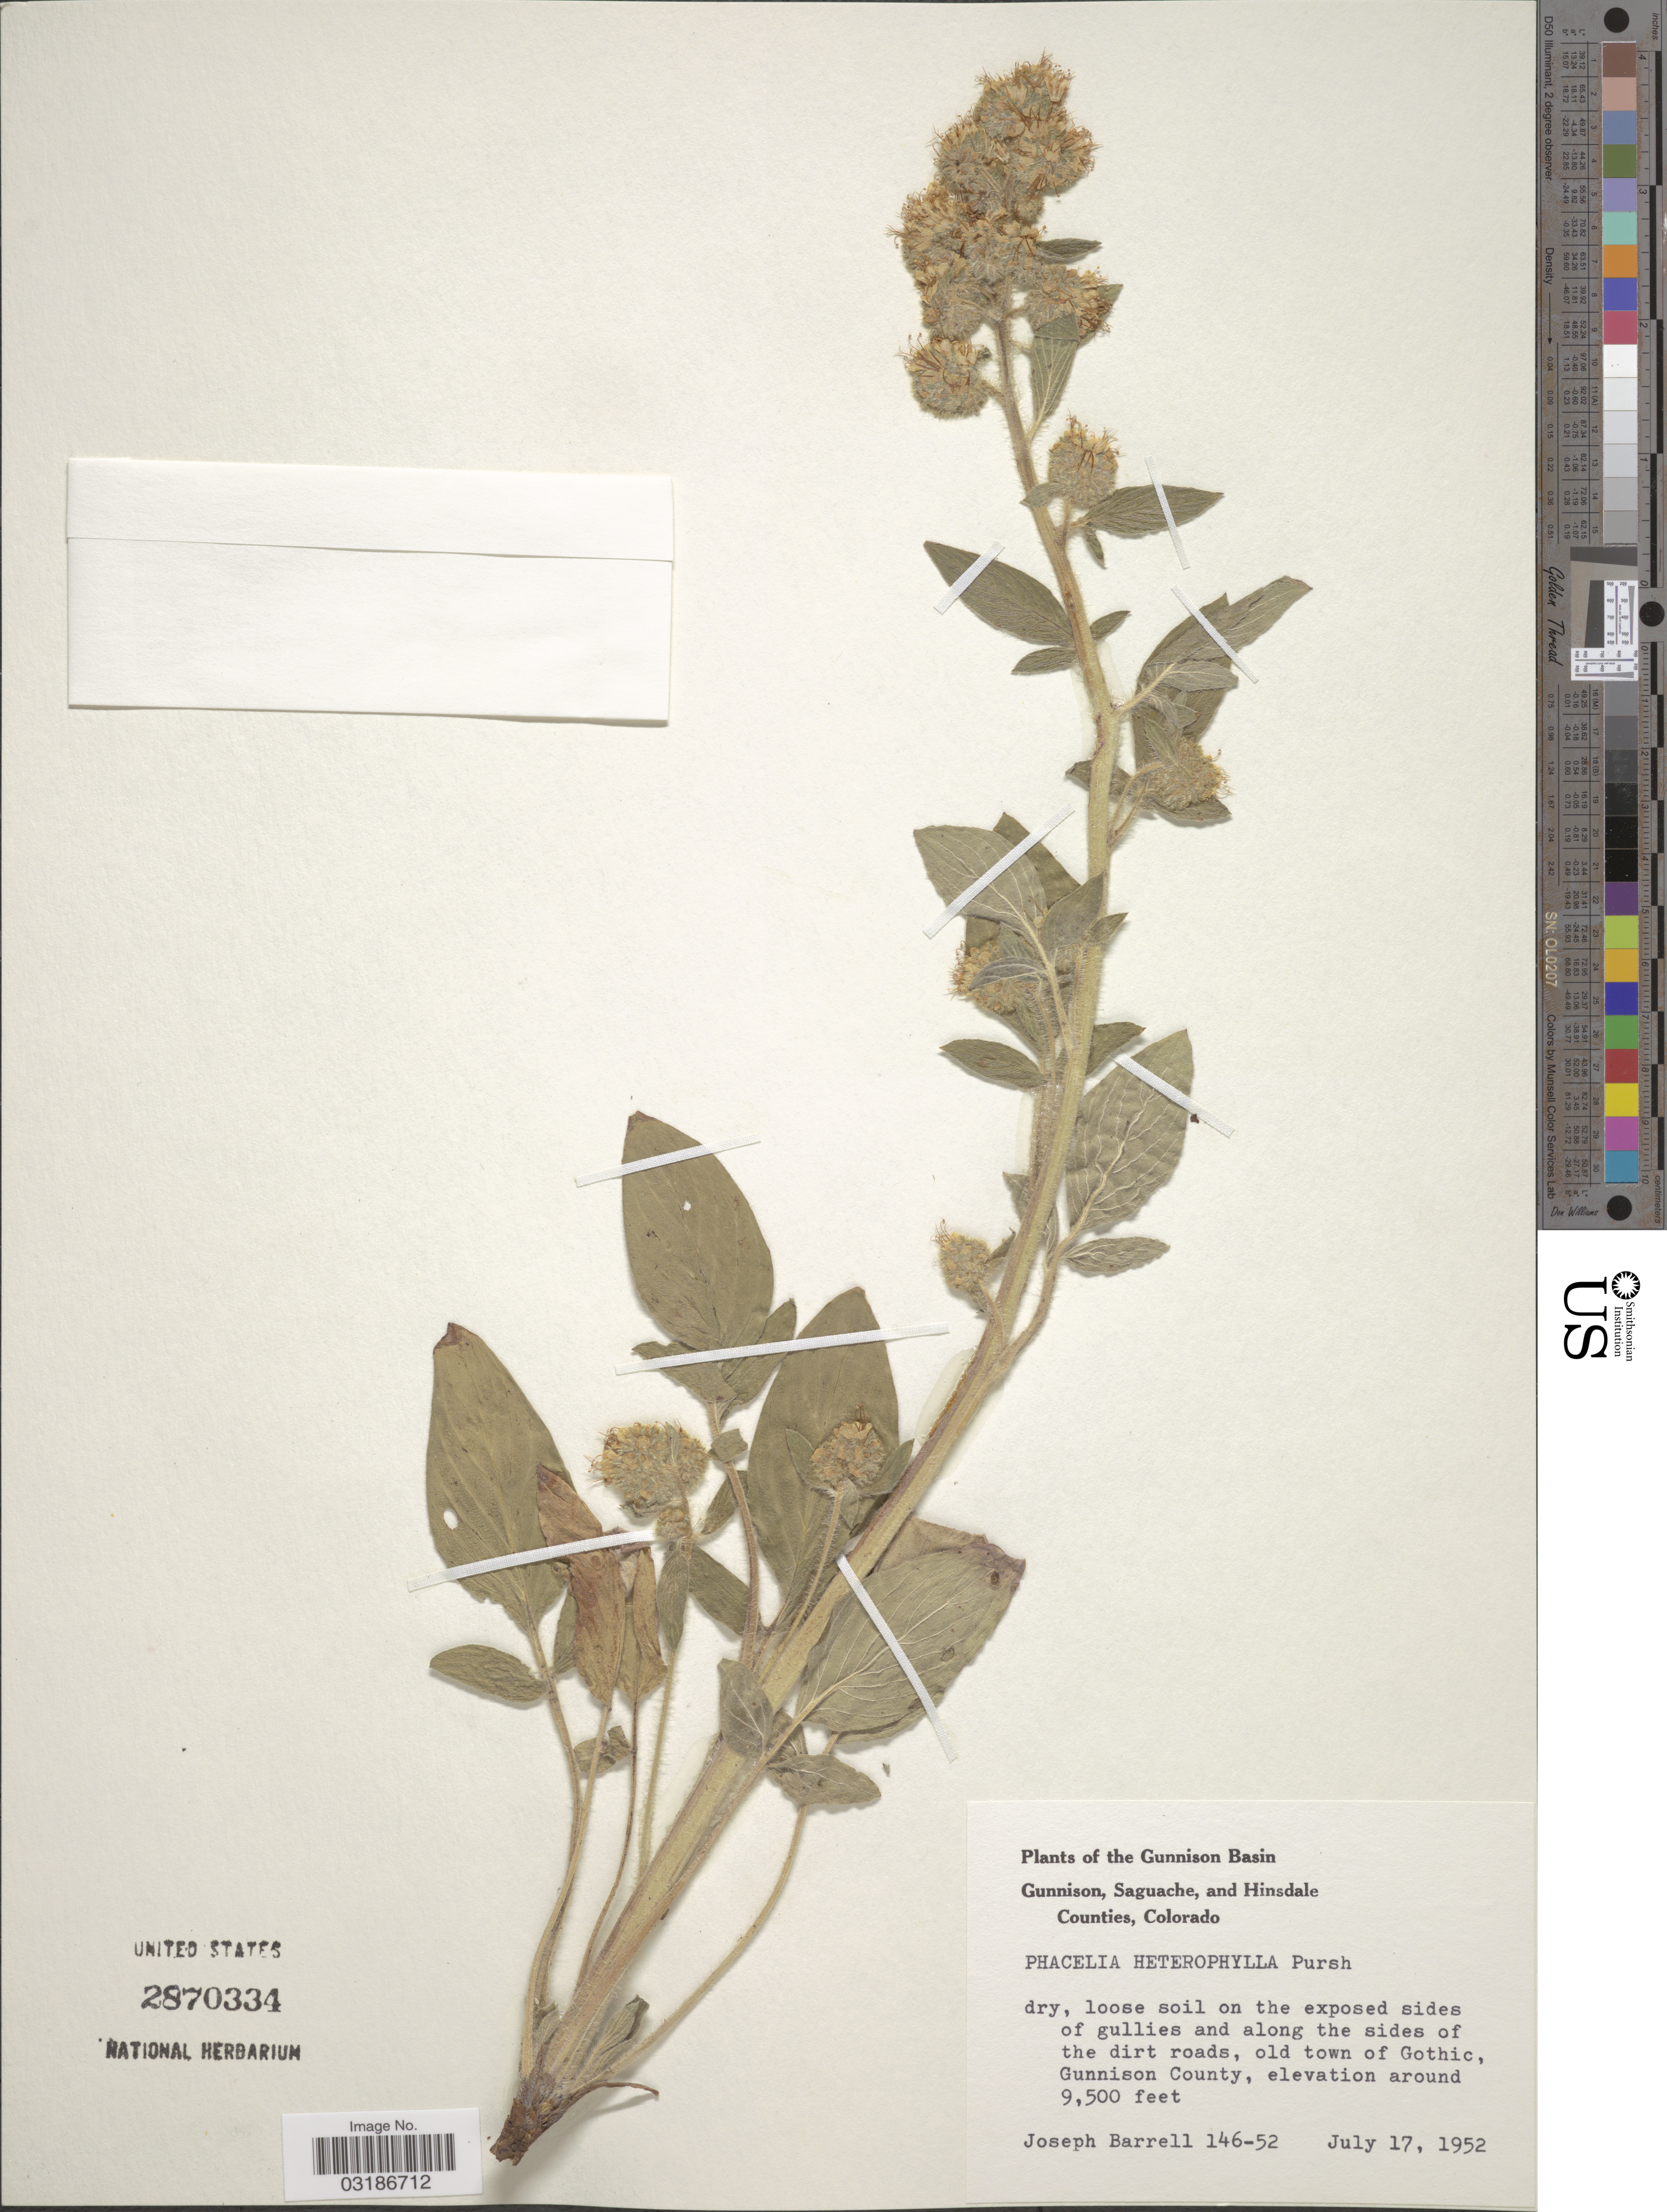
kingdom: Plantae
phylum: Tracheophyta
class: Magnoliopsida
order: Boraginales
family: Hydrophyllaceae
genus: Phacelia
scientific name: Phacelia heterophylla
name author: Pursh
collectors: J. Barrell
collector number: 146-52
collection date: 1952-07-17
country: United States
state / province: Colorado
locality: Dry, loose soil on the exposed sides of gullies and along the sides of the dirt roads, old town of Gothic, Gunnison County.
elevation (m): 2896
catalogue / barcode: US 2870334